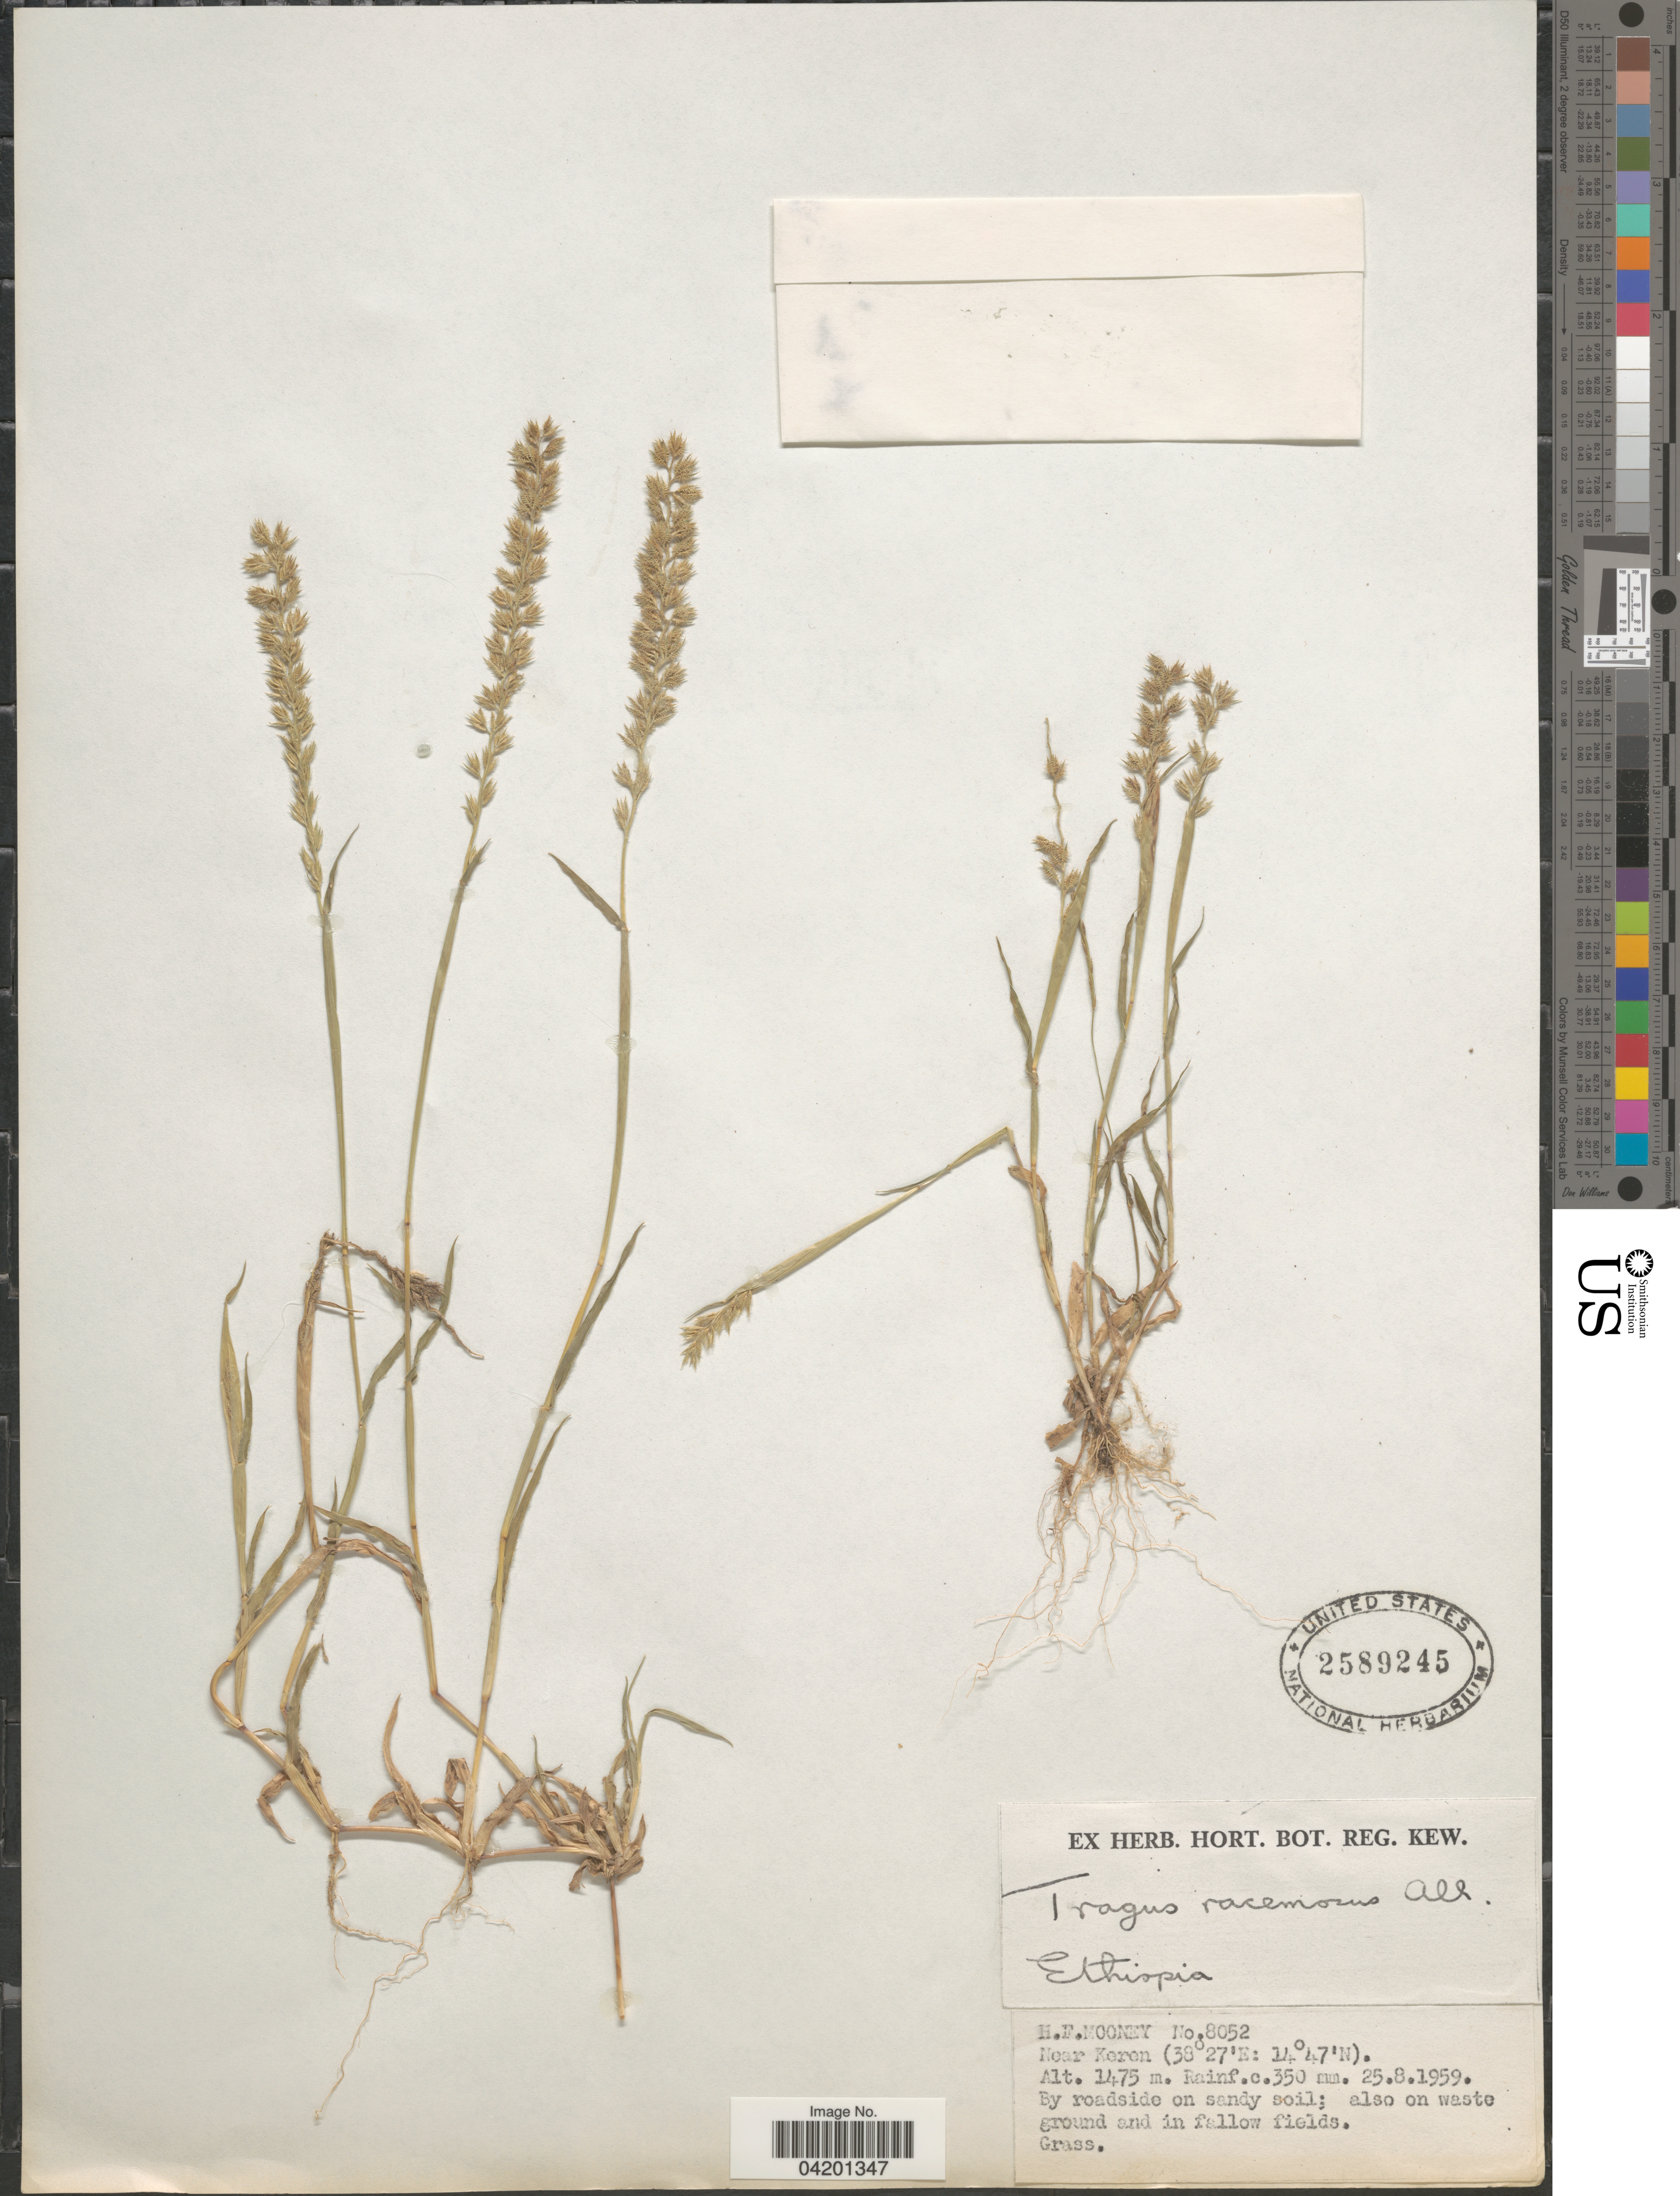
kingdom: Plantae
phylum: Tracheophyta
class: Liliopsida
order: Poales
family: Poaceae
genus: Tragus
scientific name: Tragus racemosus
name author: (L.) All.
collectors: H. Mooney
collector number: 8052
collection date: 1959-08-25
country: Ethiopia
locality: Near Keren.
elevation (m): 1475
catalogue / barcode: US 2589245